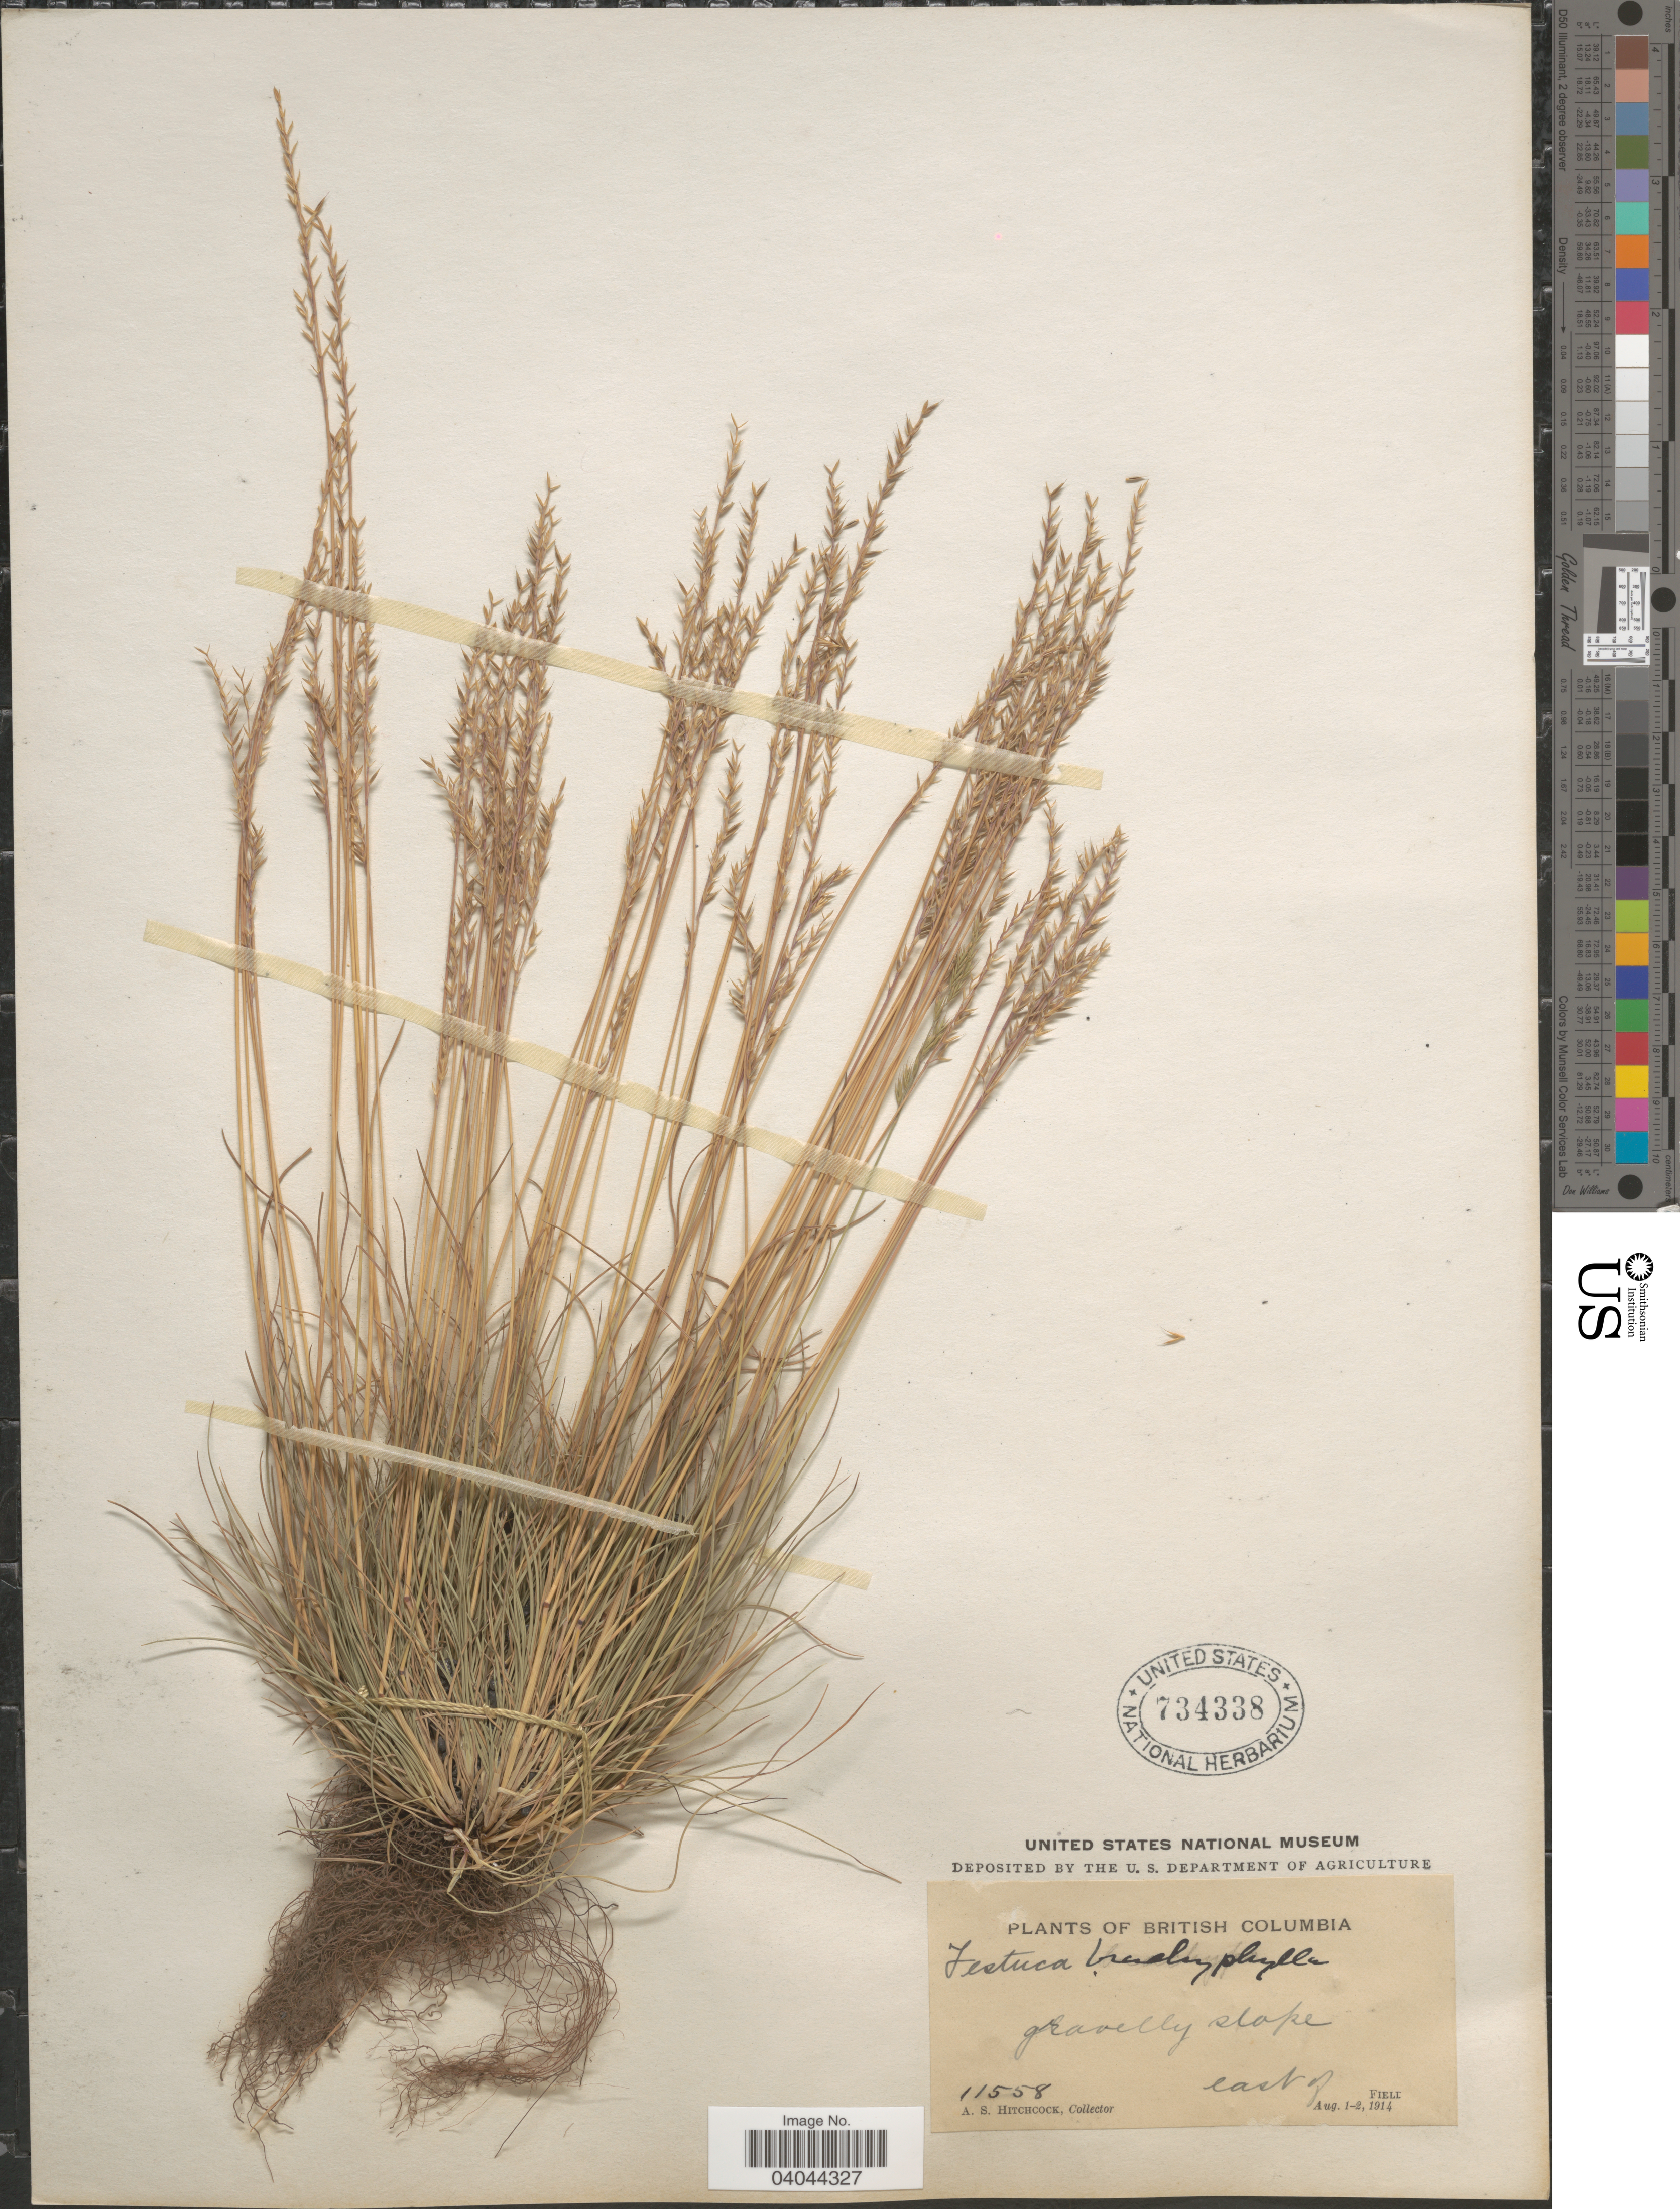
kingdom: Plantae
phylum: Tracheophyta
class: Liliopsida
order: Poales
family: Poaceae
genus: Festuca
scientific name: Festuca ovina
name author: L.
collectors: A. S. Hitchcock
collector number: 11558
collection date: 1914-08-01/1914-08-02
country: Canada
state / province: British Columbia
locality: Gravelly slope east of Field.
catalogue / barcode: US 734338